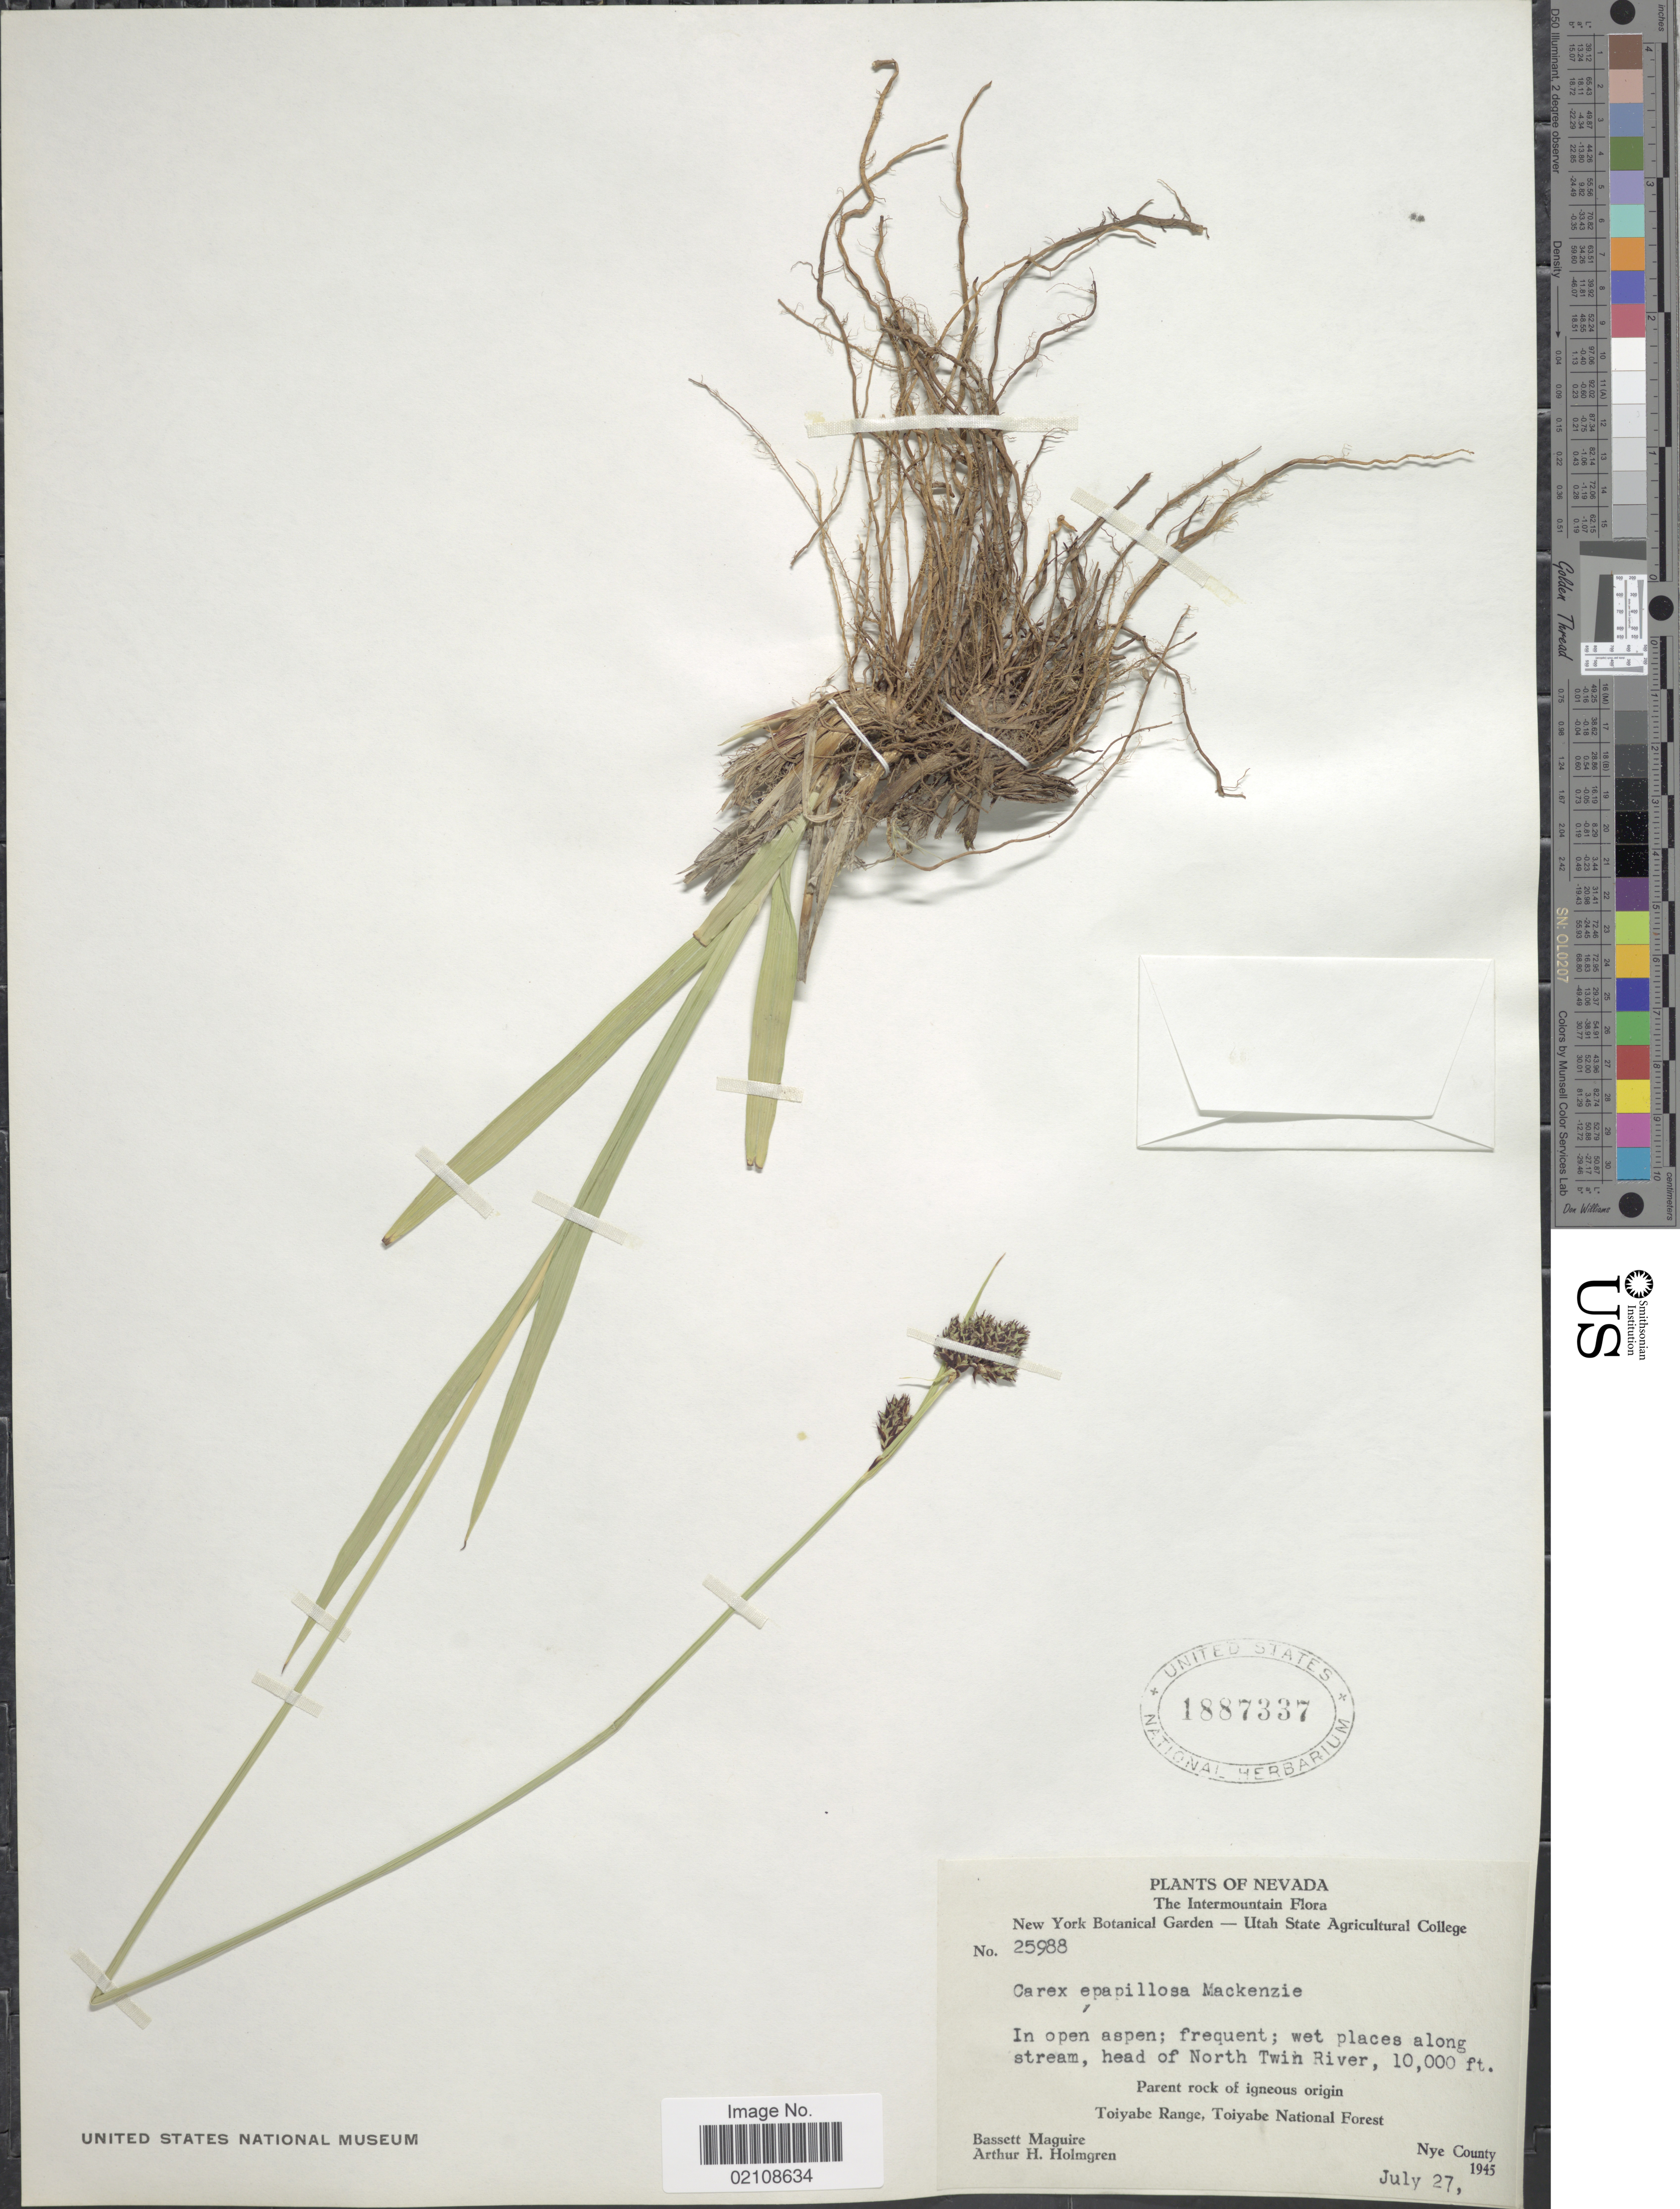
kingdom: Plantae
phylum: Tracheophyta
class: Liliopsida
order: Poales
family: Cyperaceae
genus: Carex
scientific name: Carex epapillosa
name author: Mack.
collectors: B. Maguire & A. H. Holmgren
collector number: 25988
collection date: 1945-07-27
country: United States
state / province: Nevada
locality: The Intermountain, in open aspen; frequent; wet places along stream, head of North Twin River, parent rock of igneuous origin, Toiyable Range, Toiyabe National Forest, Nye County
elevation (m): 3048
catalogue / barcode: US 1887337